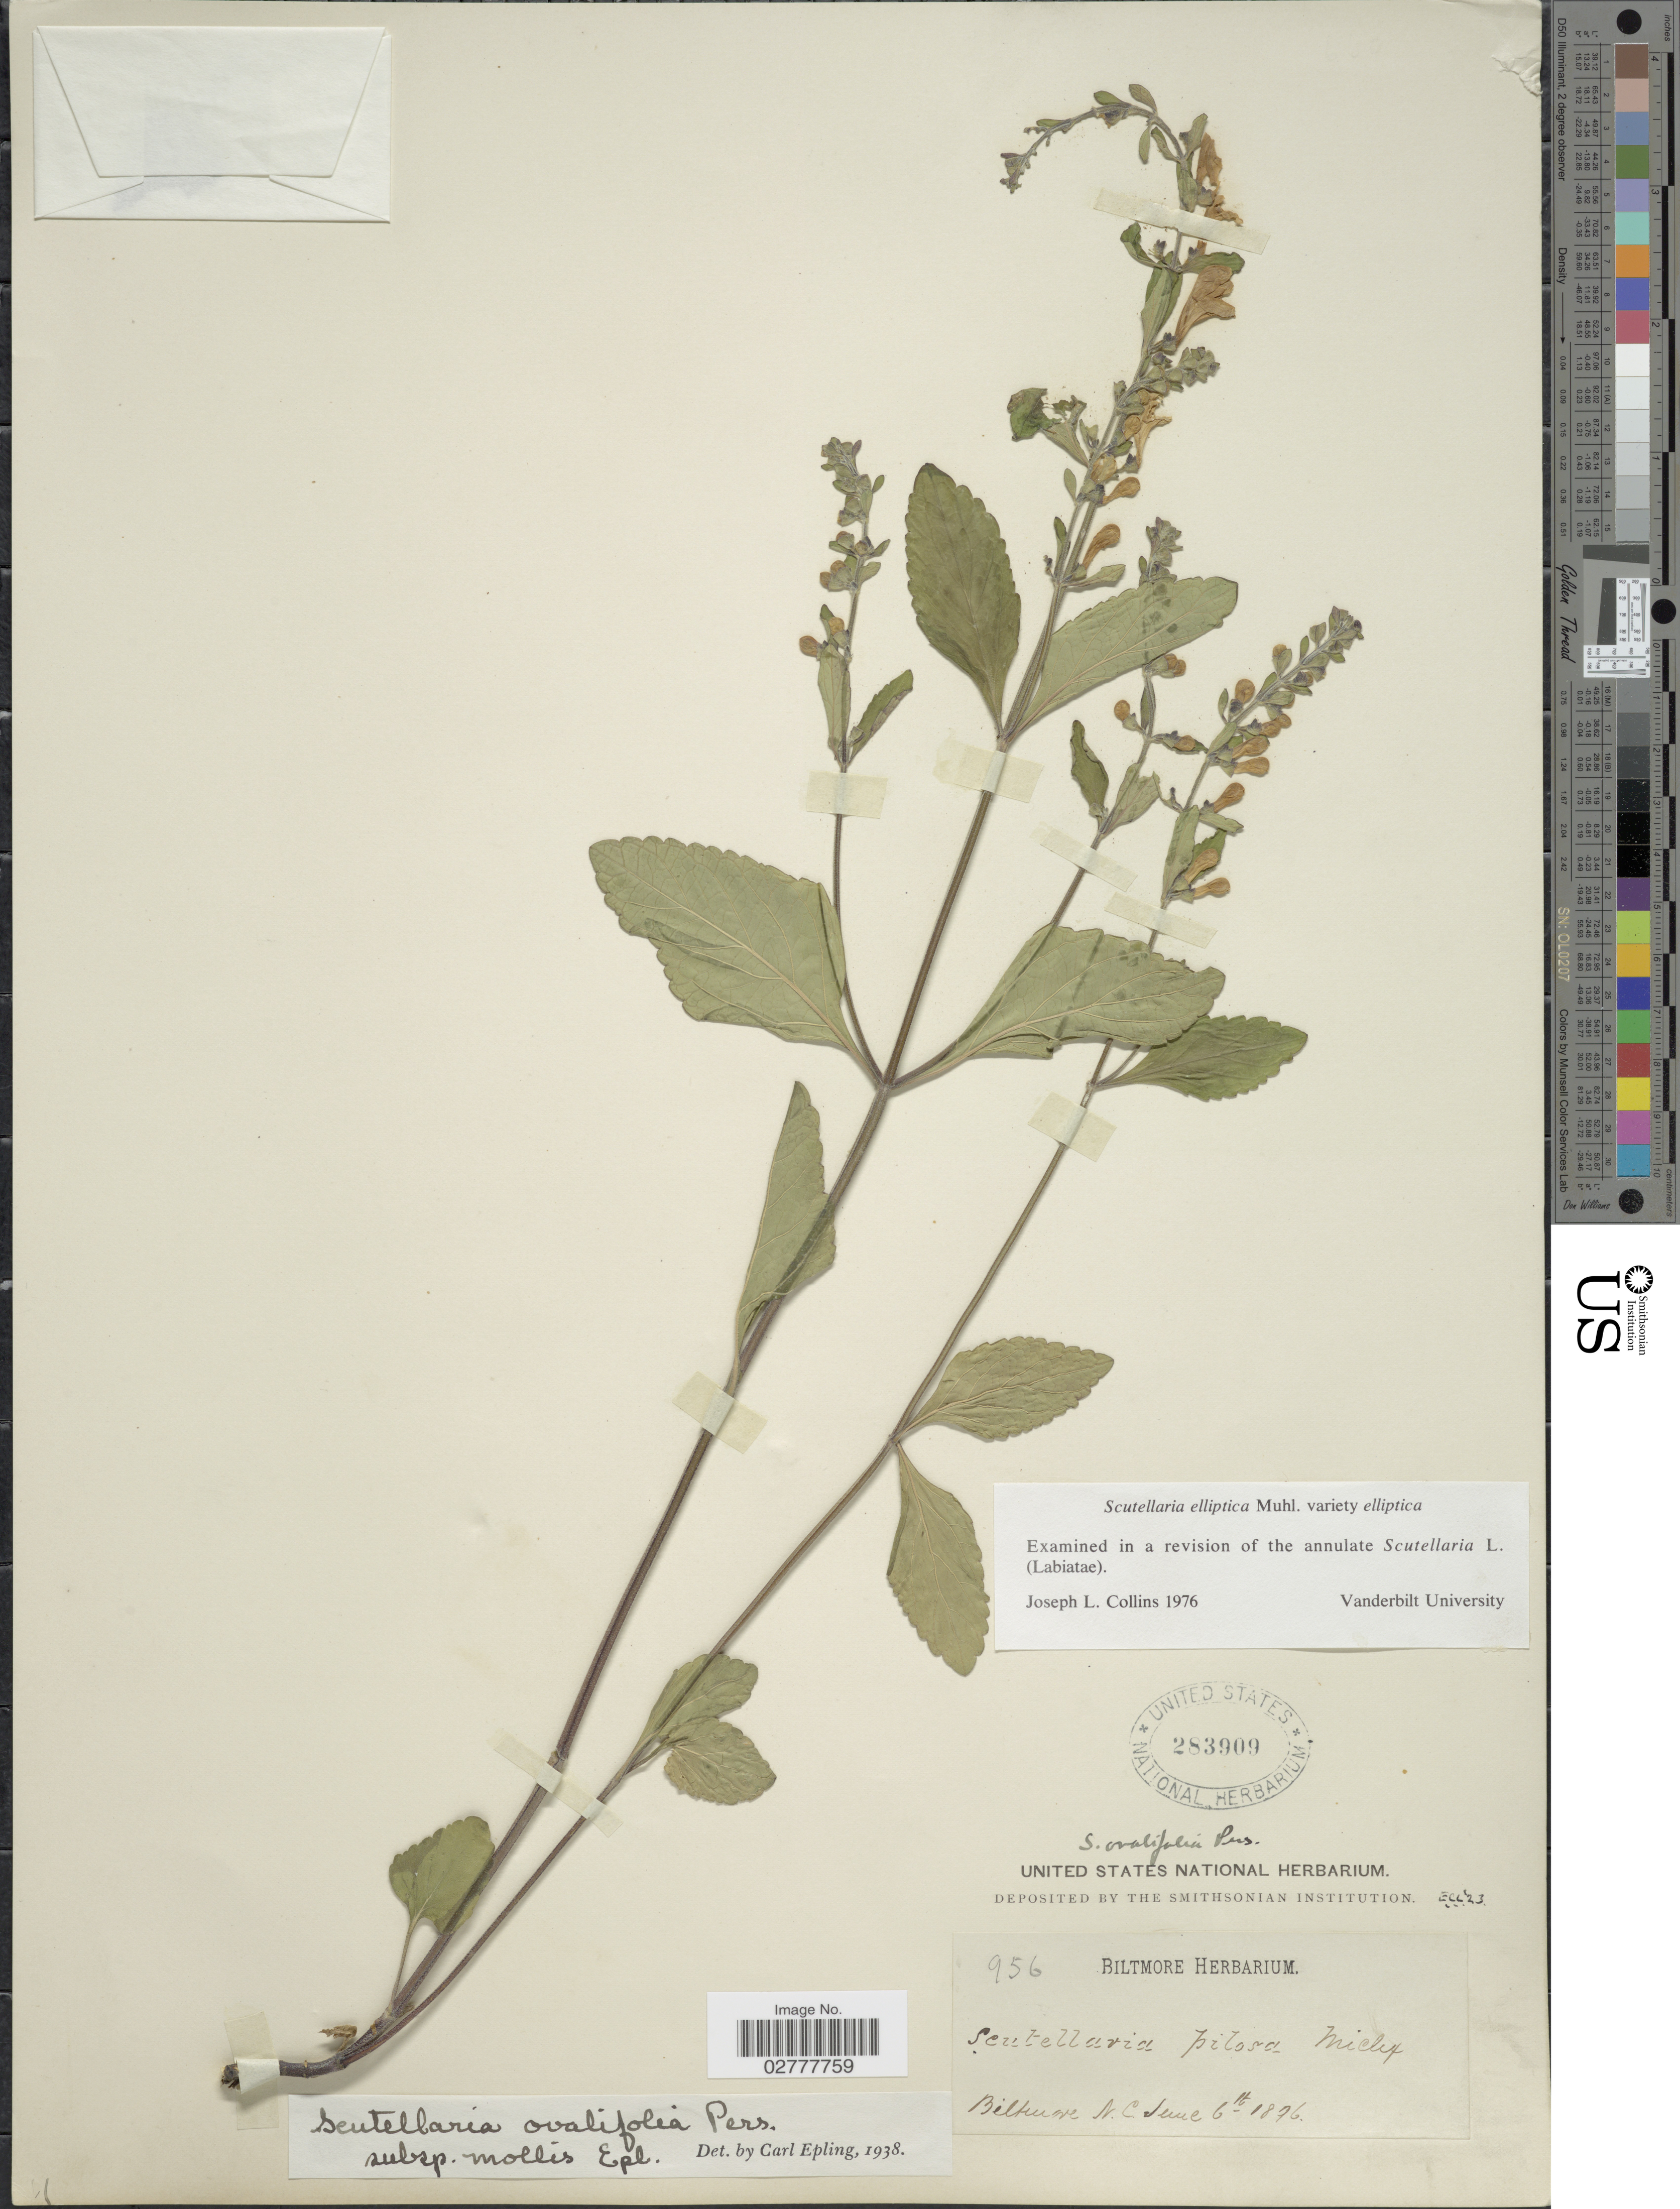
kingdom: Plantae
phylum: Tracheophyta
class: Magnoliopsida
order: Lamiales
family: Lamiaceae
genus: Scutellaria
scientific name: Scutellaria elliptica var. elliptica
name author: Muhl.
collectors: ex herb. Biltmore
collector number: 956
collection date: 1896-06-06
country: United States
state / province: North Carolina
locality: Biltmore.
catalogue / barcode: US 283909